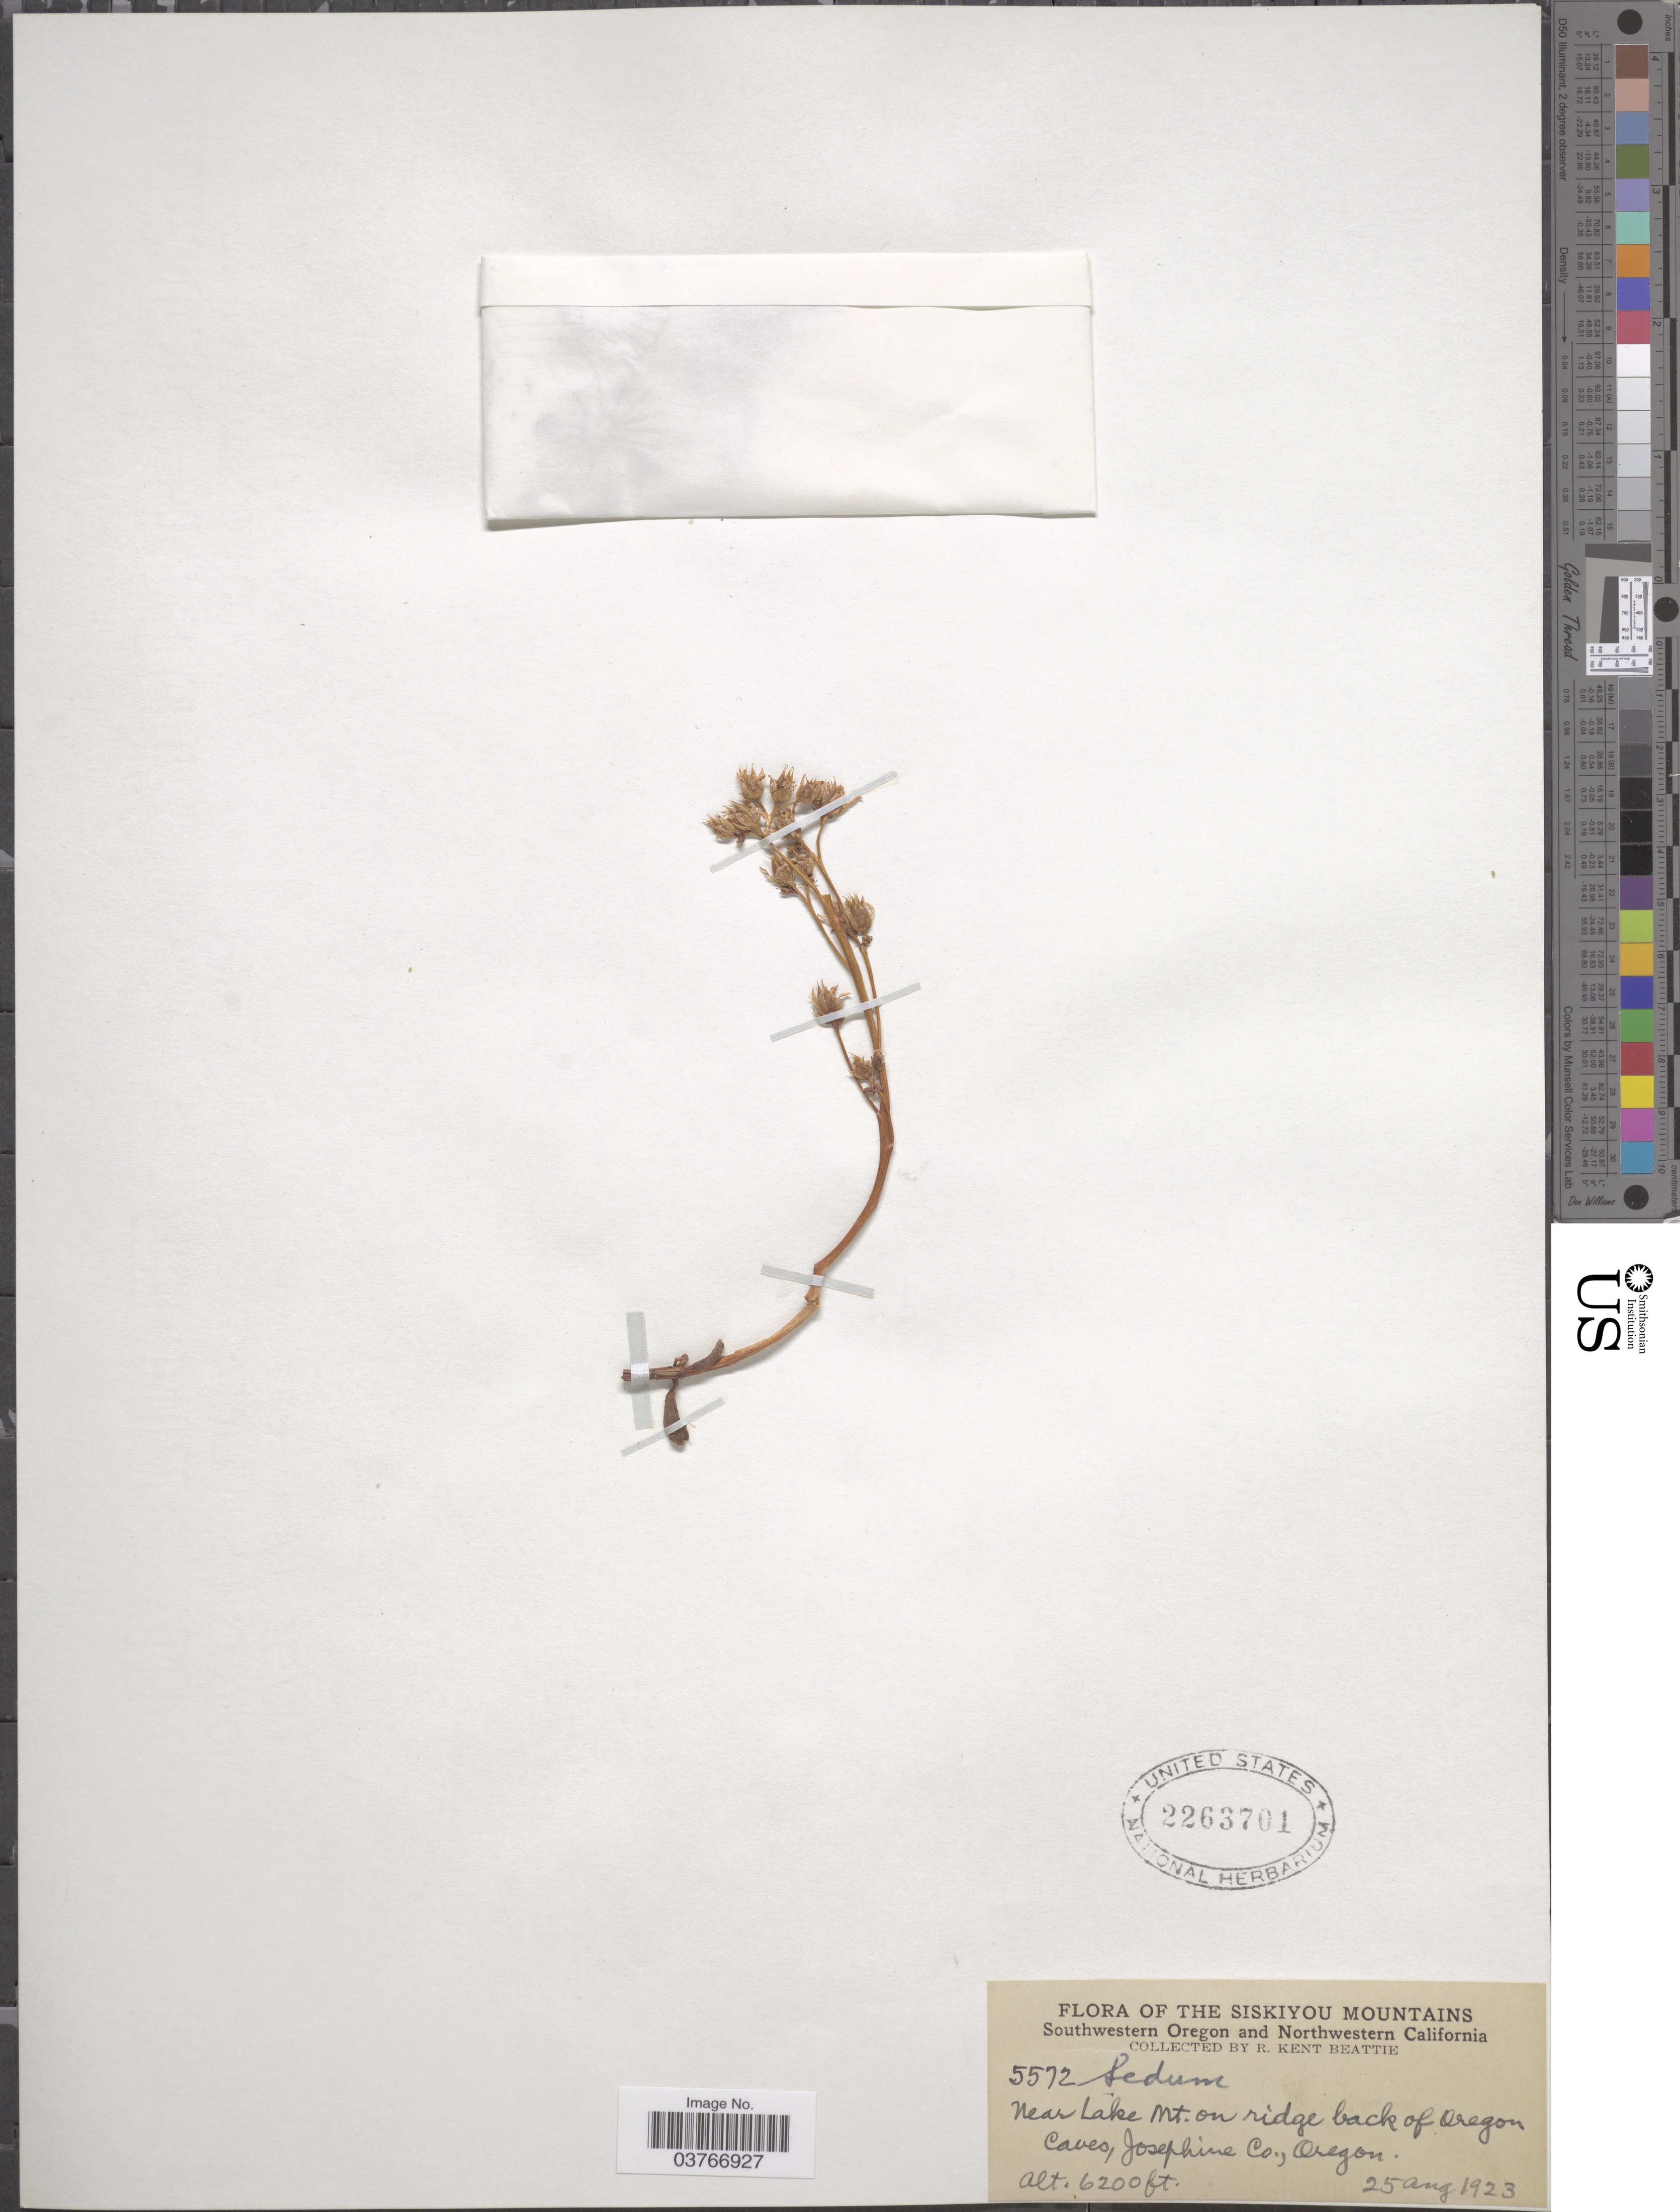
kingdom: Plantae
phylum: Tracheophyta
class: Magnoliopsida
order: Saxifragales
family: Crassulaceae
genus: Sedum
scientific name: Sedum sp.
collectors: R. K. Beattie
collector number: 5572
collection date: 1923-08-25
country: United States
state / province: Oregon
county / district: Josephine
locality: The Siskiyou Mountains. Southwestern Oregon. Near Lake Mt. on ridge back of Oregon Caves, Josephine Co.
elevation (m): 1890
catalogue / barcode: US 2263701